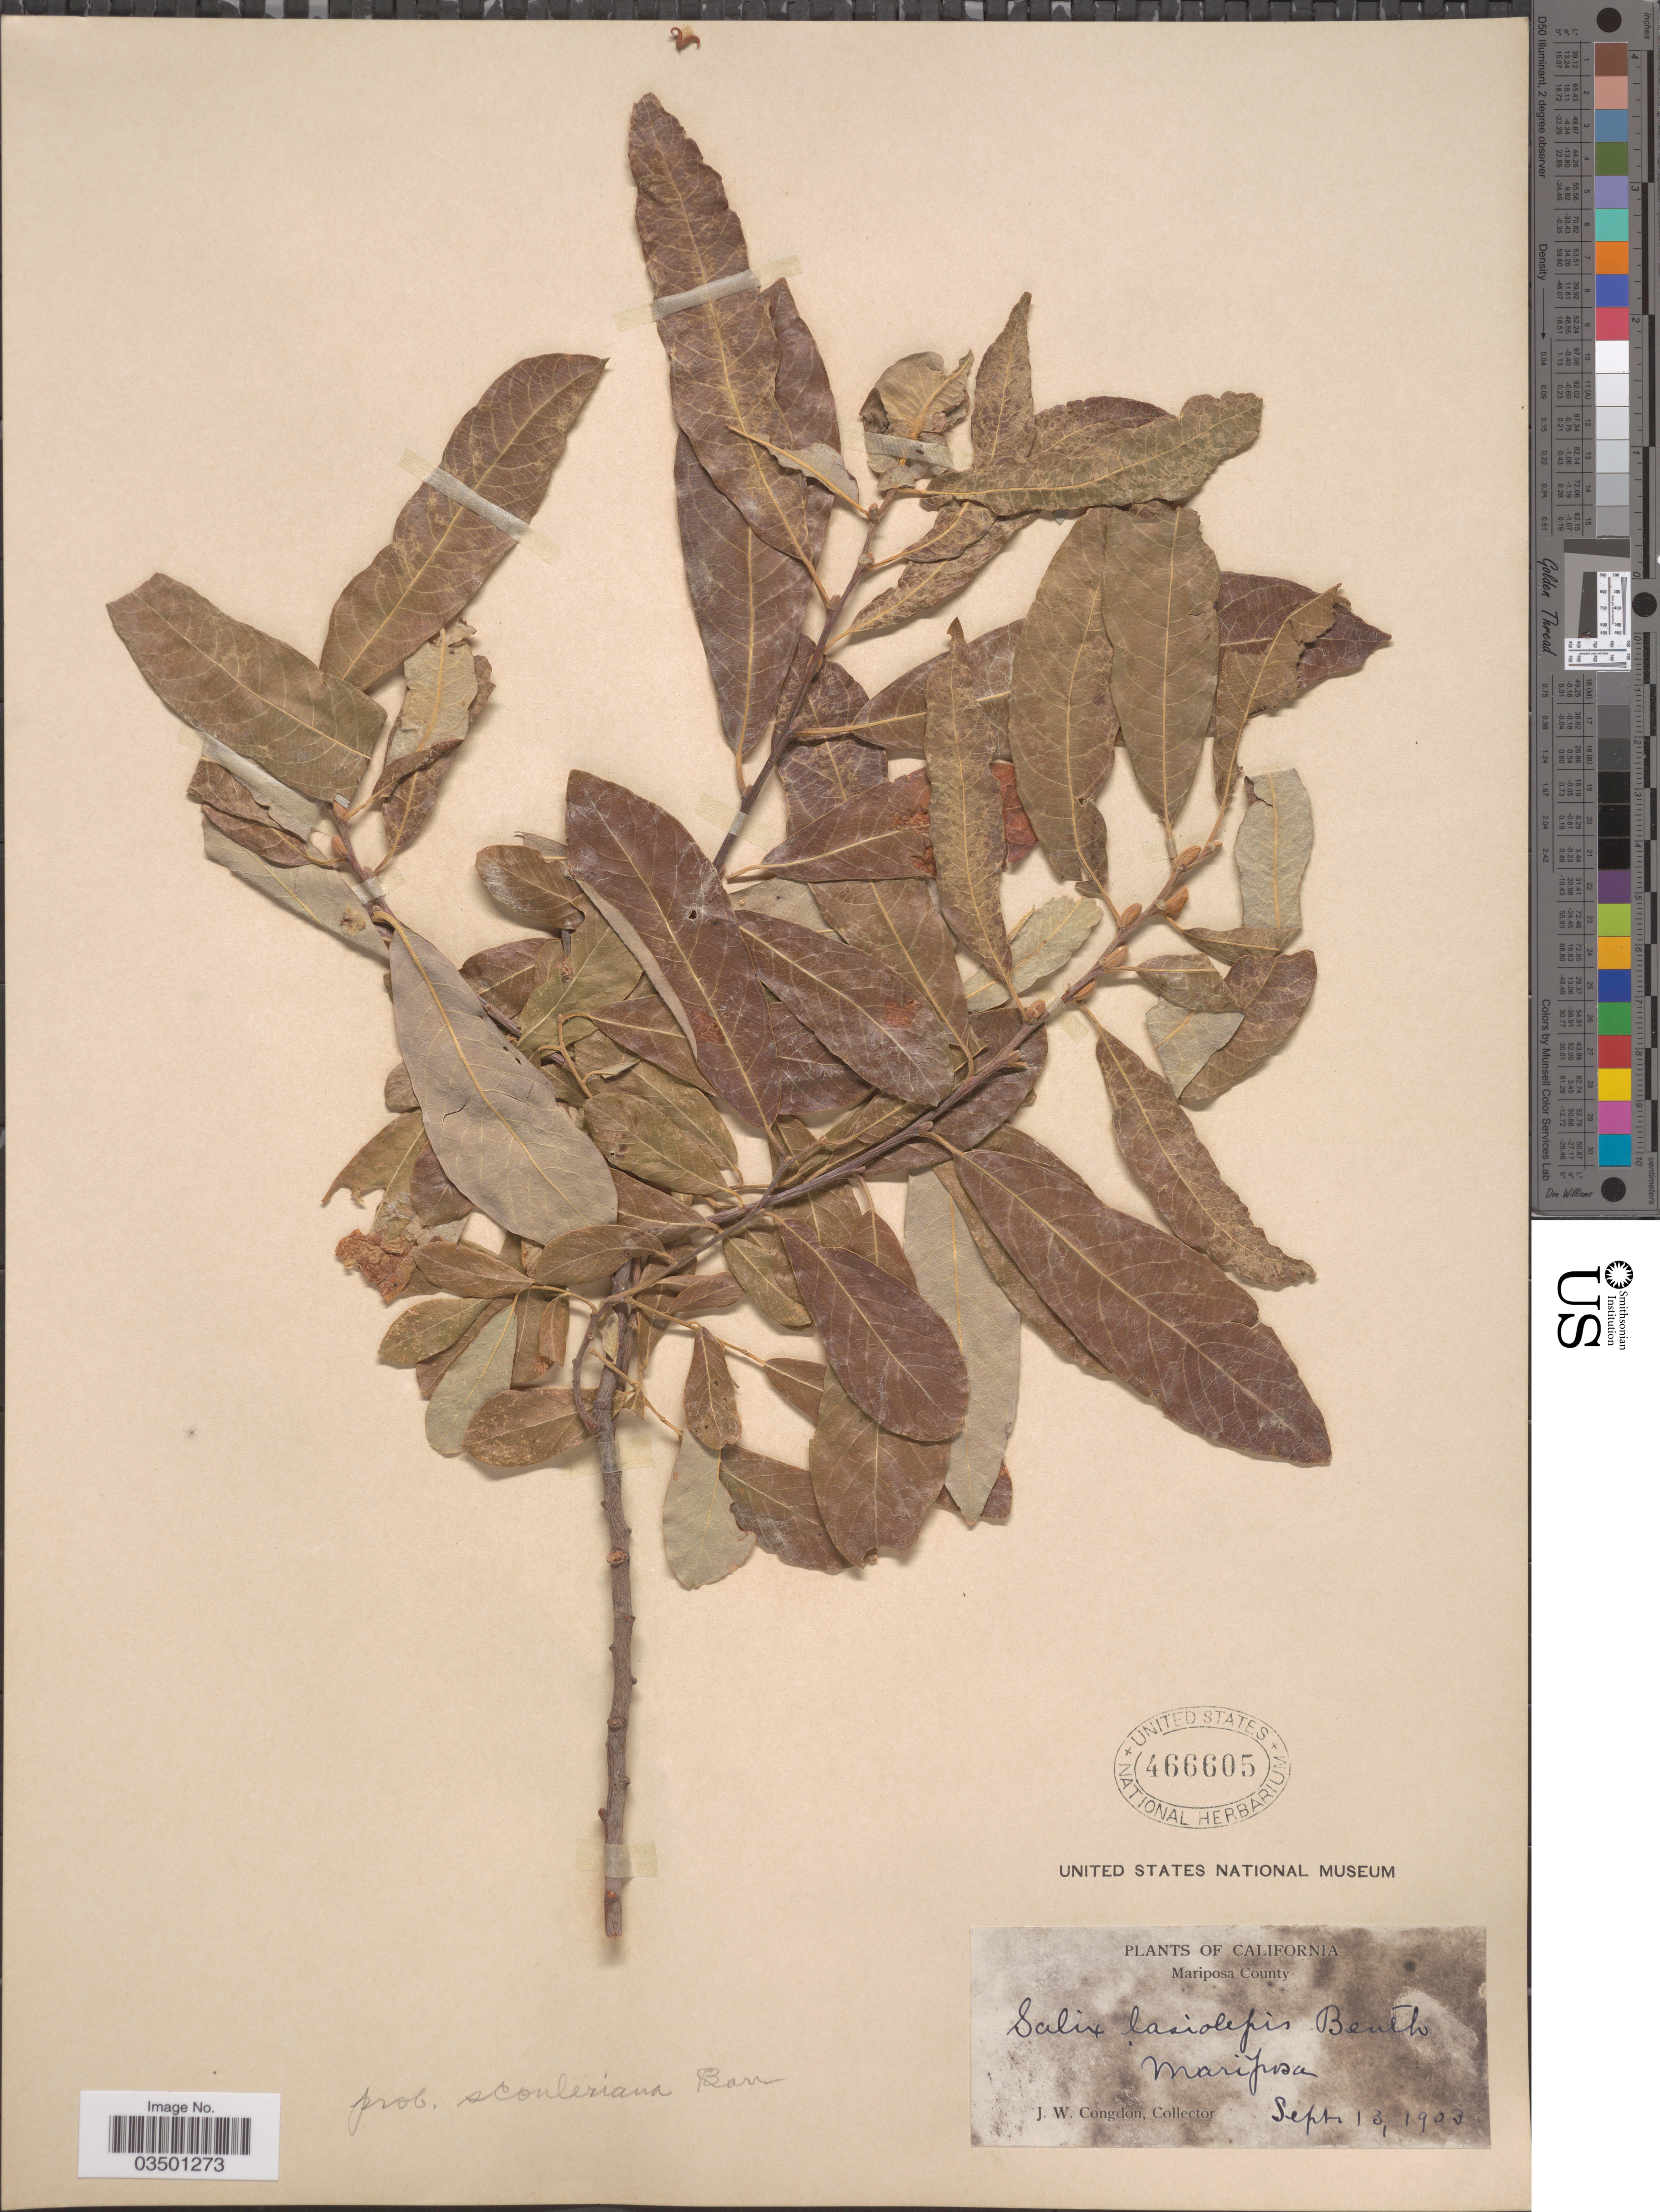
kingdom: Plantae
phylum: Tracheophyta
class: Magnoliopsida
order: Malpighiales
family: Salicaceae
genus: Salix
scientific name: Salix lasiolepis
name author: Benth.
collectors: J. W. Congdon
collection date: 1903-09-13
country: United States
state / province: California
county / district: Mariposa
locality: Mariposa County. Mariposa.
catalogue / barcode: US 466605